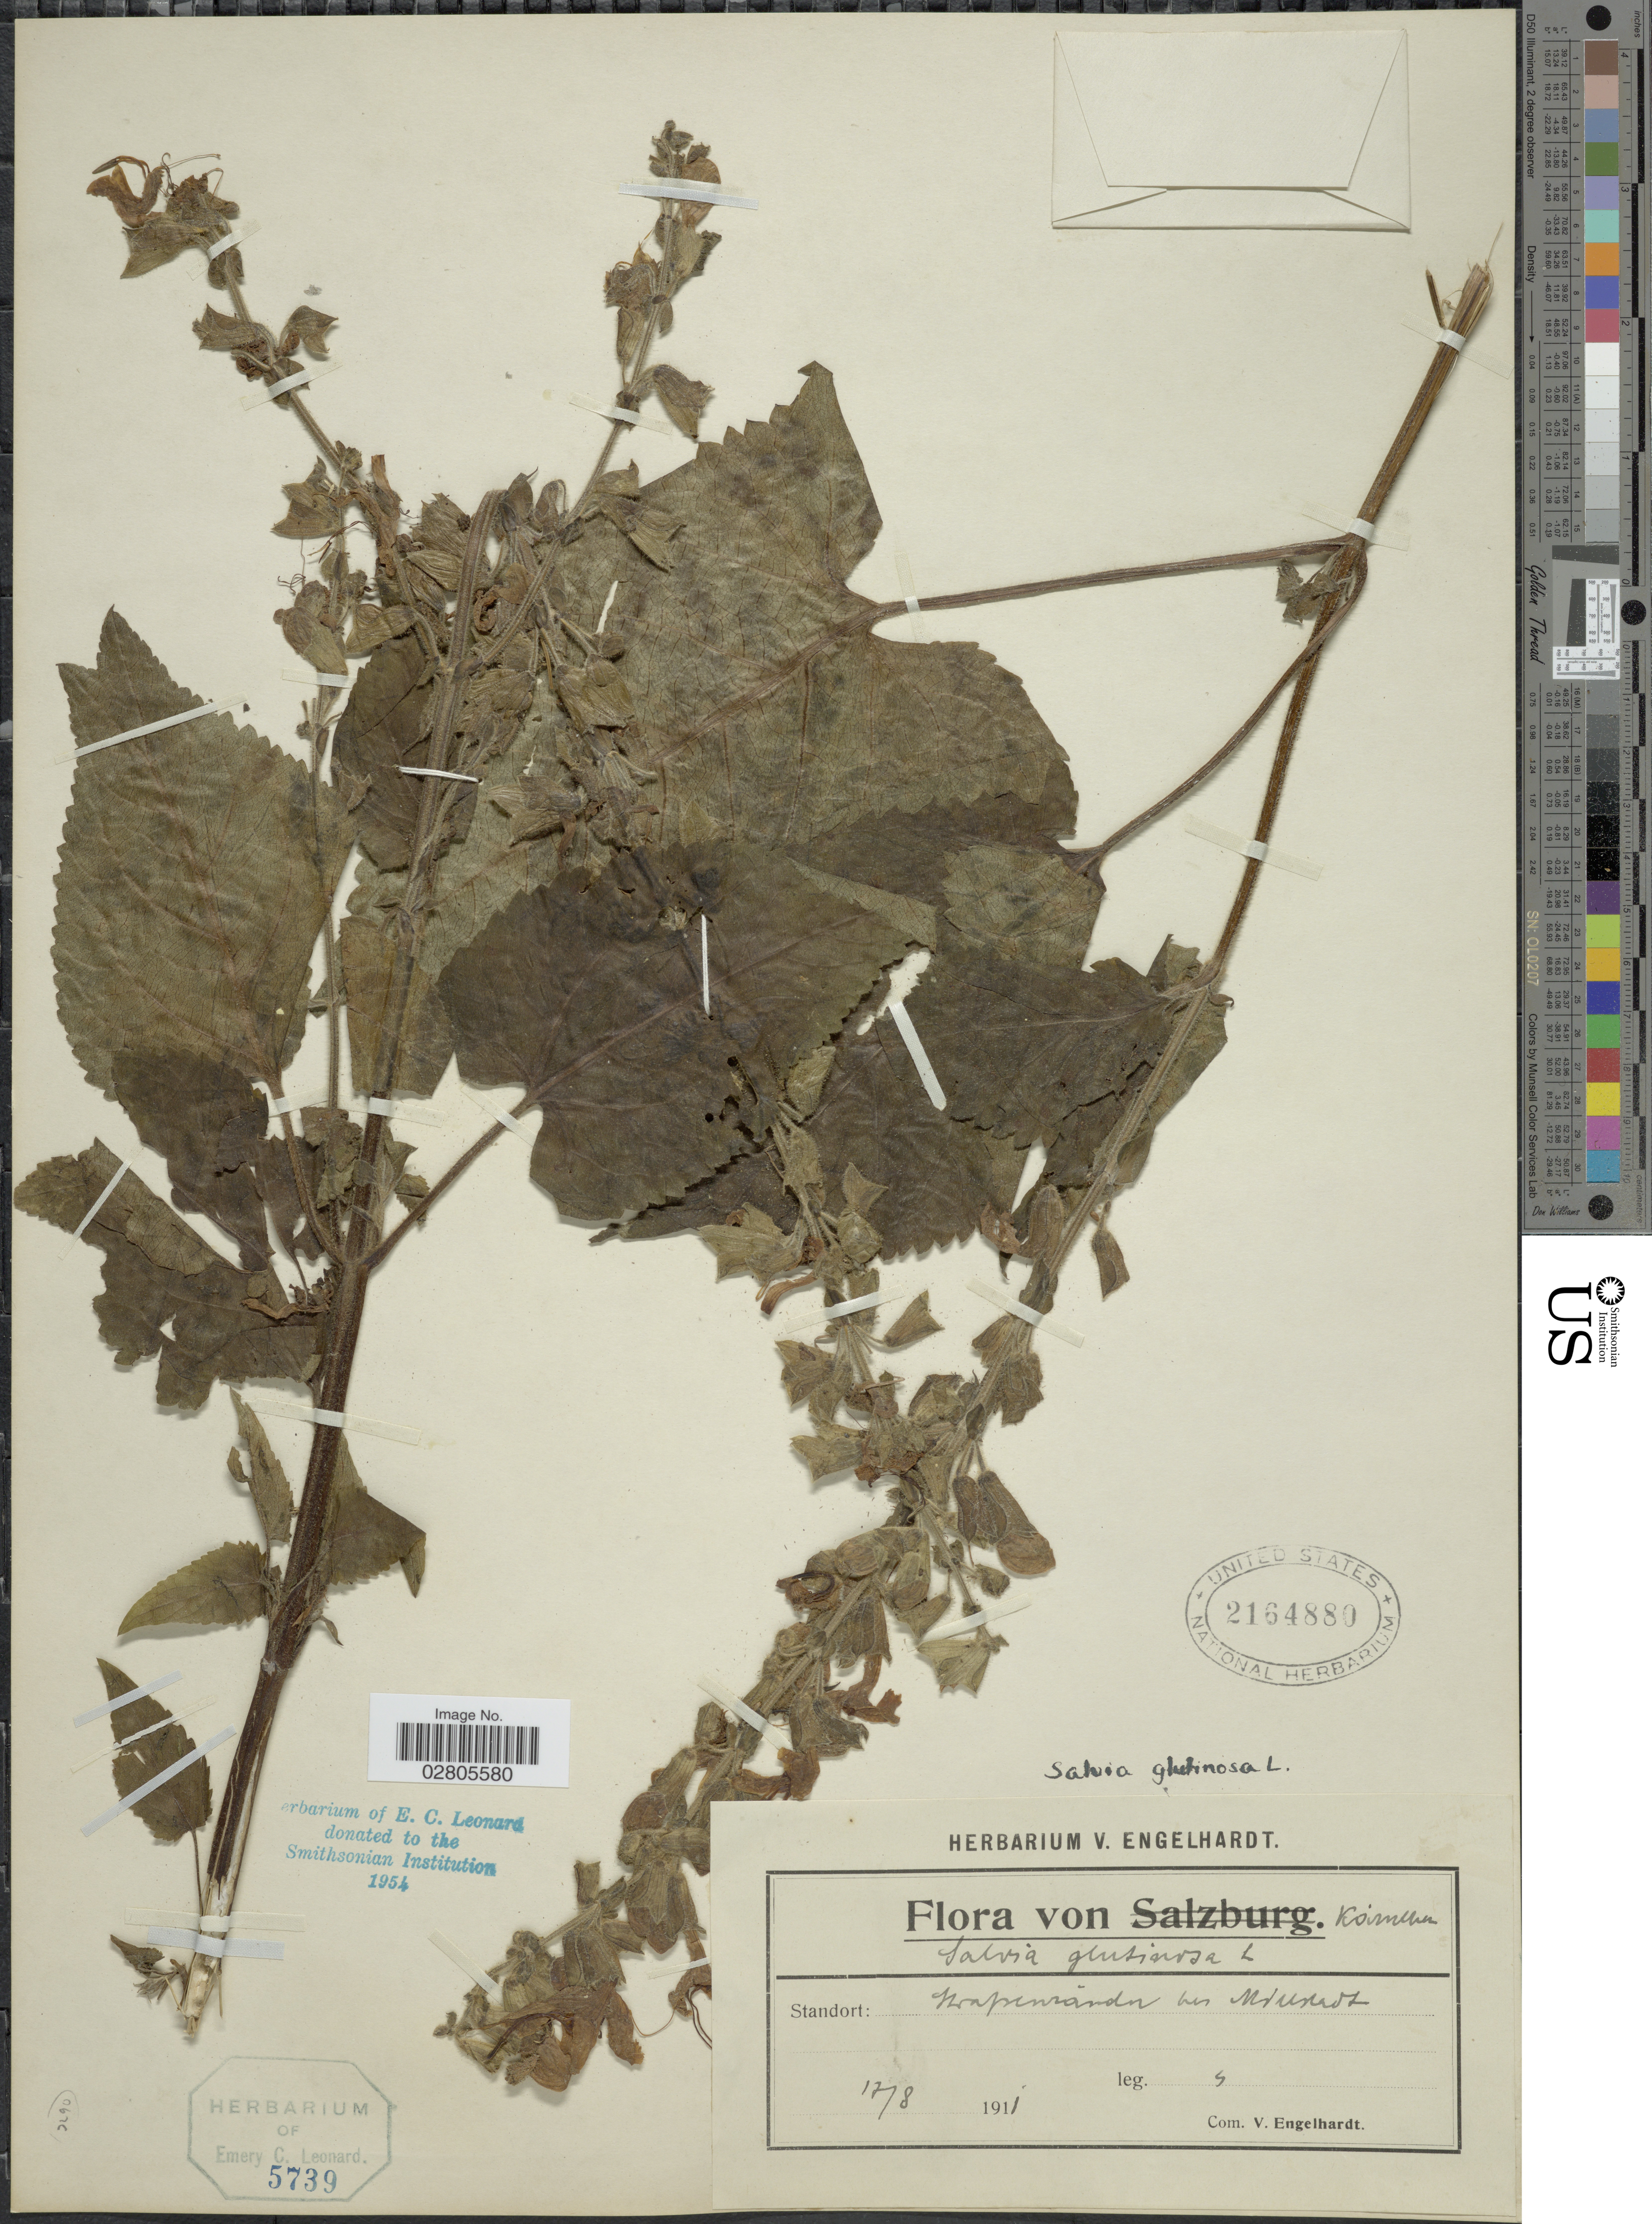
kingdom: Plantae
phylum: Tracheophyta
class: Magnoliopsida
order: Lamiales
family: Lamiaceae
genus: Salvia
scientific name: Salvia glutinosa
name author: L.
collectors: V. Engelhardt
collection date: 1911-08-12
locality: Koimener. Wapenrander des Mvurandt. [interpreted]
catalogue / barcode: US 2164880